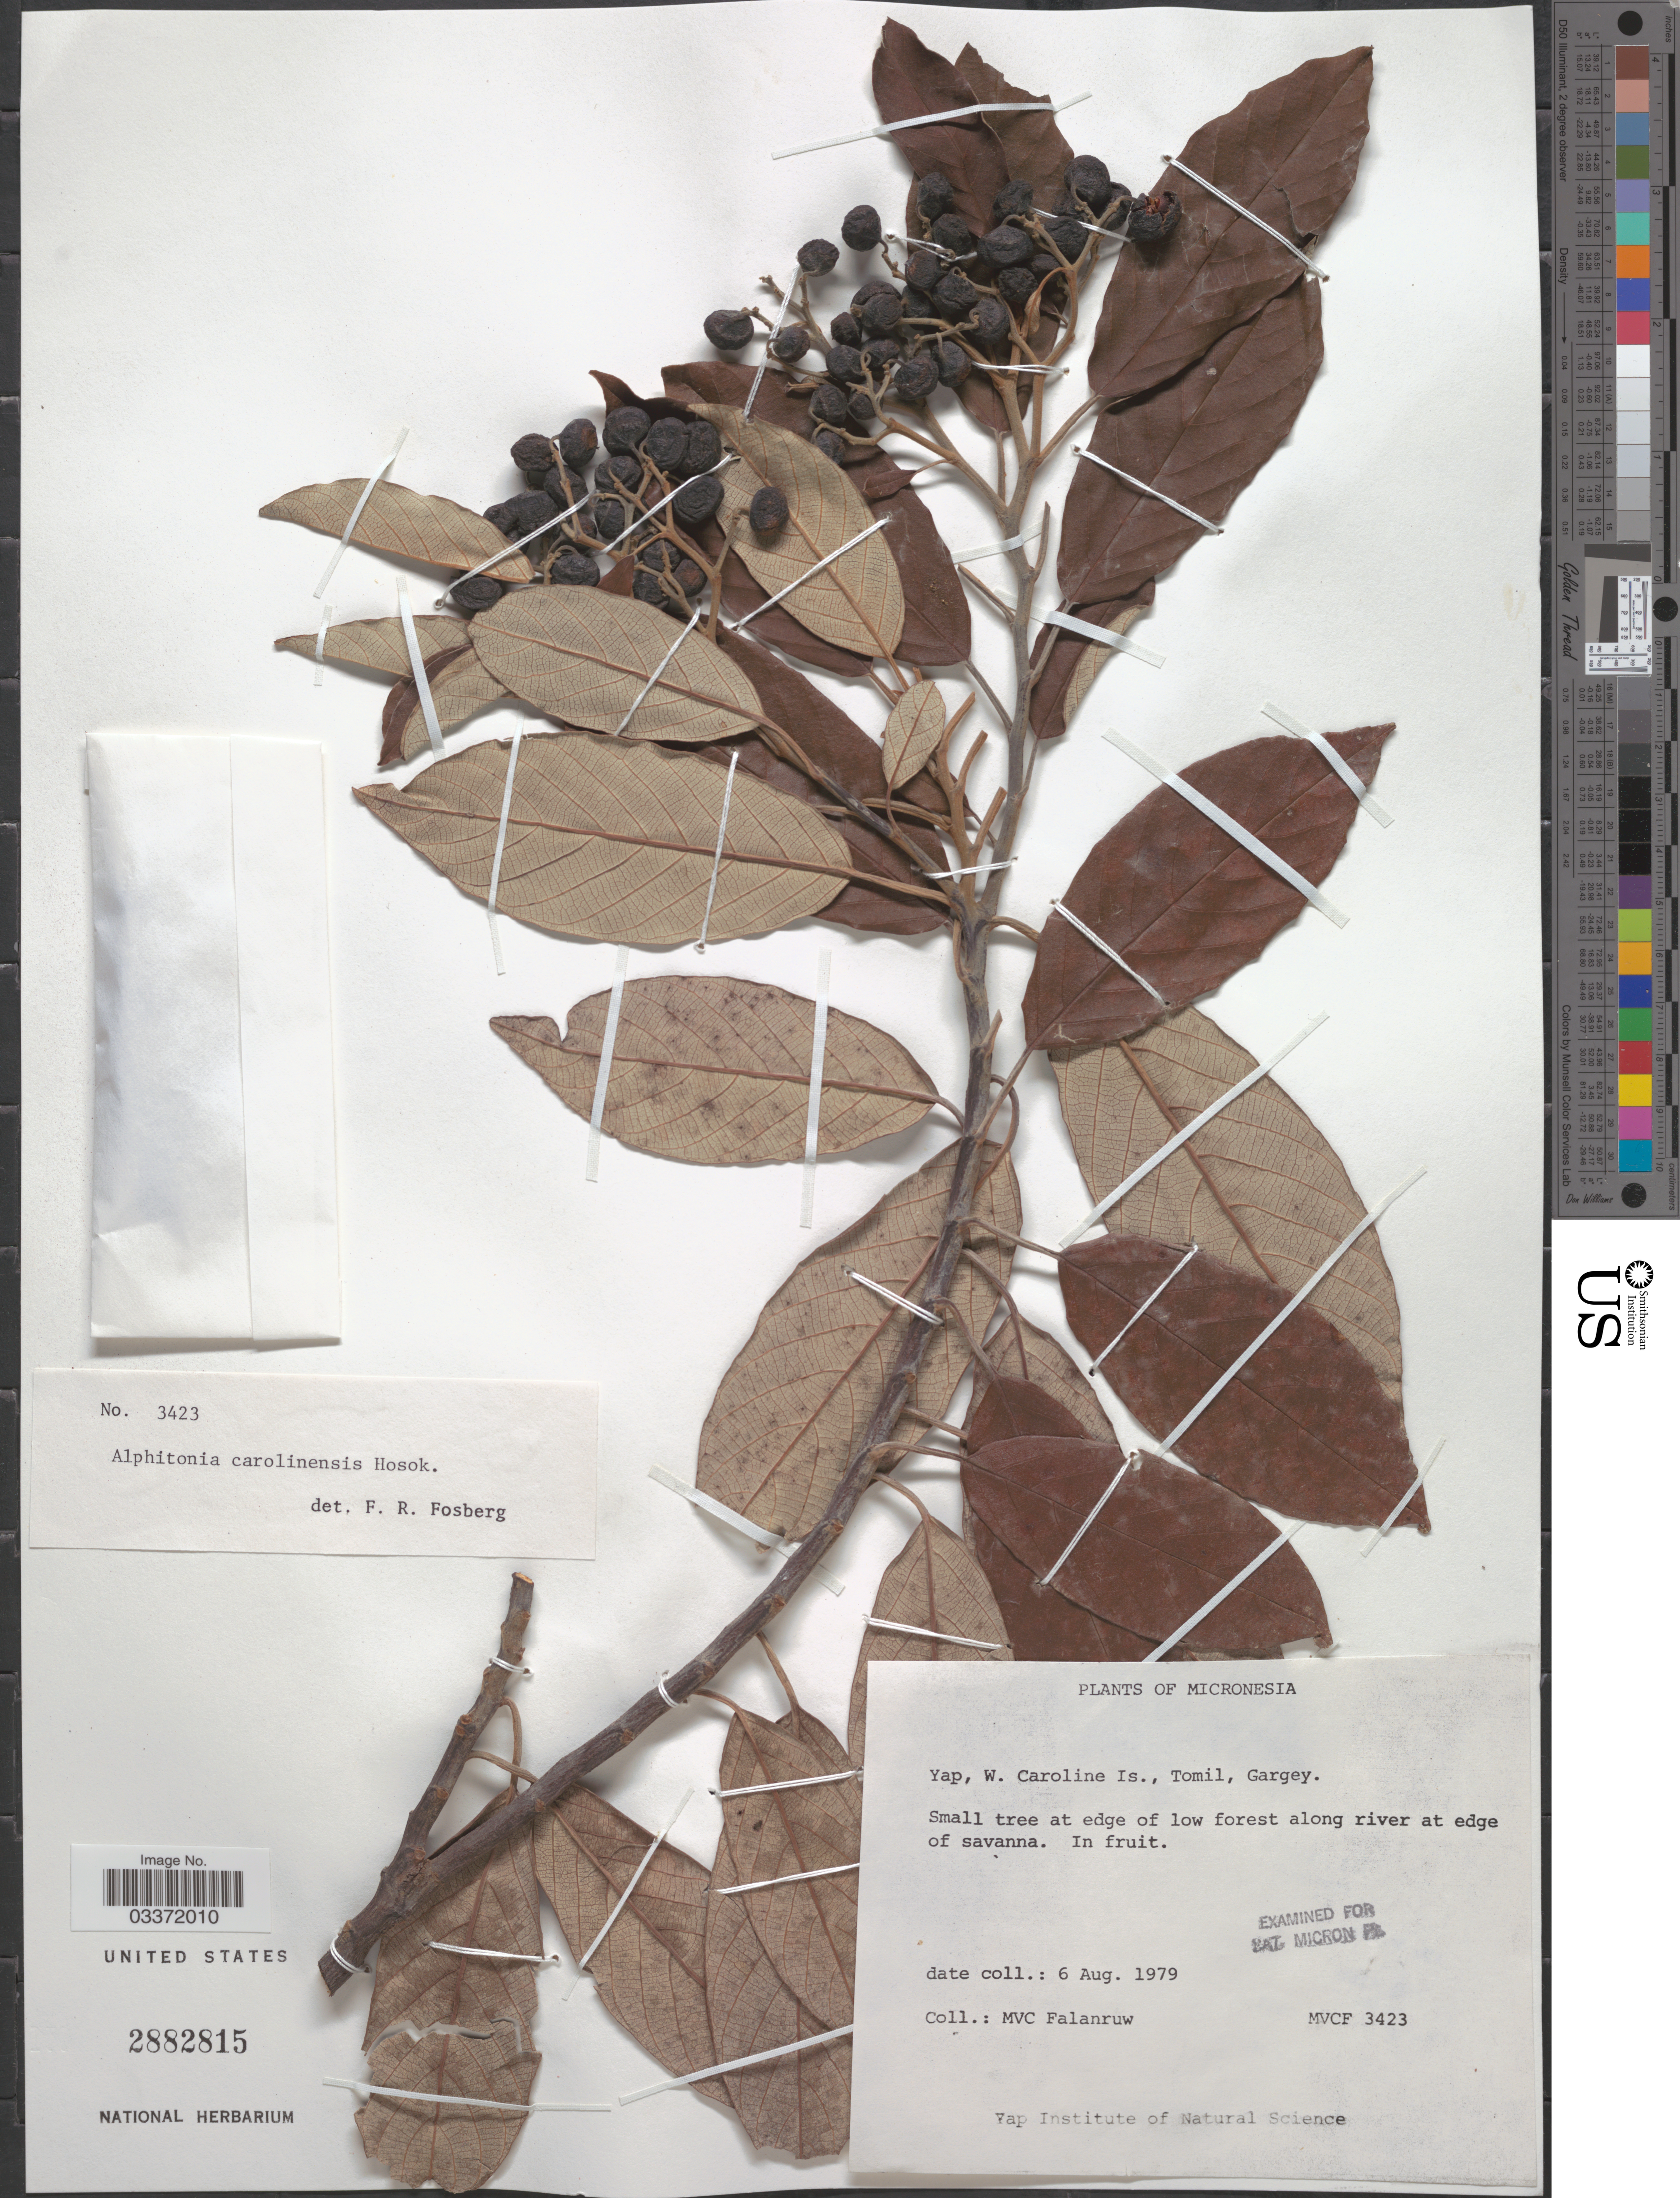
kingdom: Plantae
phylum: Tracheophyta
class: Magnoliopsida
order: Rosales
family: Rhamnaceae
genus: Alphitonia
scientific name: Alphitonia carolinensis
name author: Hosok.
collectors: M. V. Falanruw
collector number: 3423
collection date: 1979-08-06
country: Micronesia, Federated States of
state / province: Yap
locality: Micronesia. W. Carolina Is., Tomil, Gargey.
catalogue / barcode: US 2882815